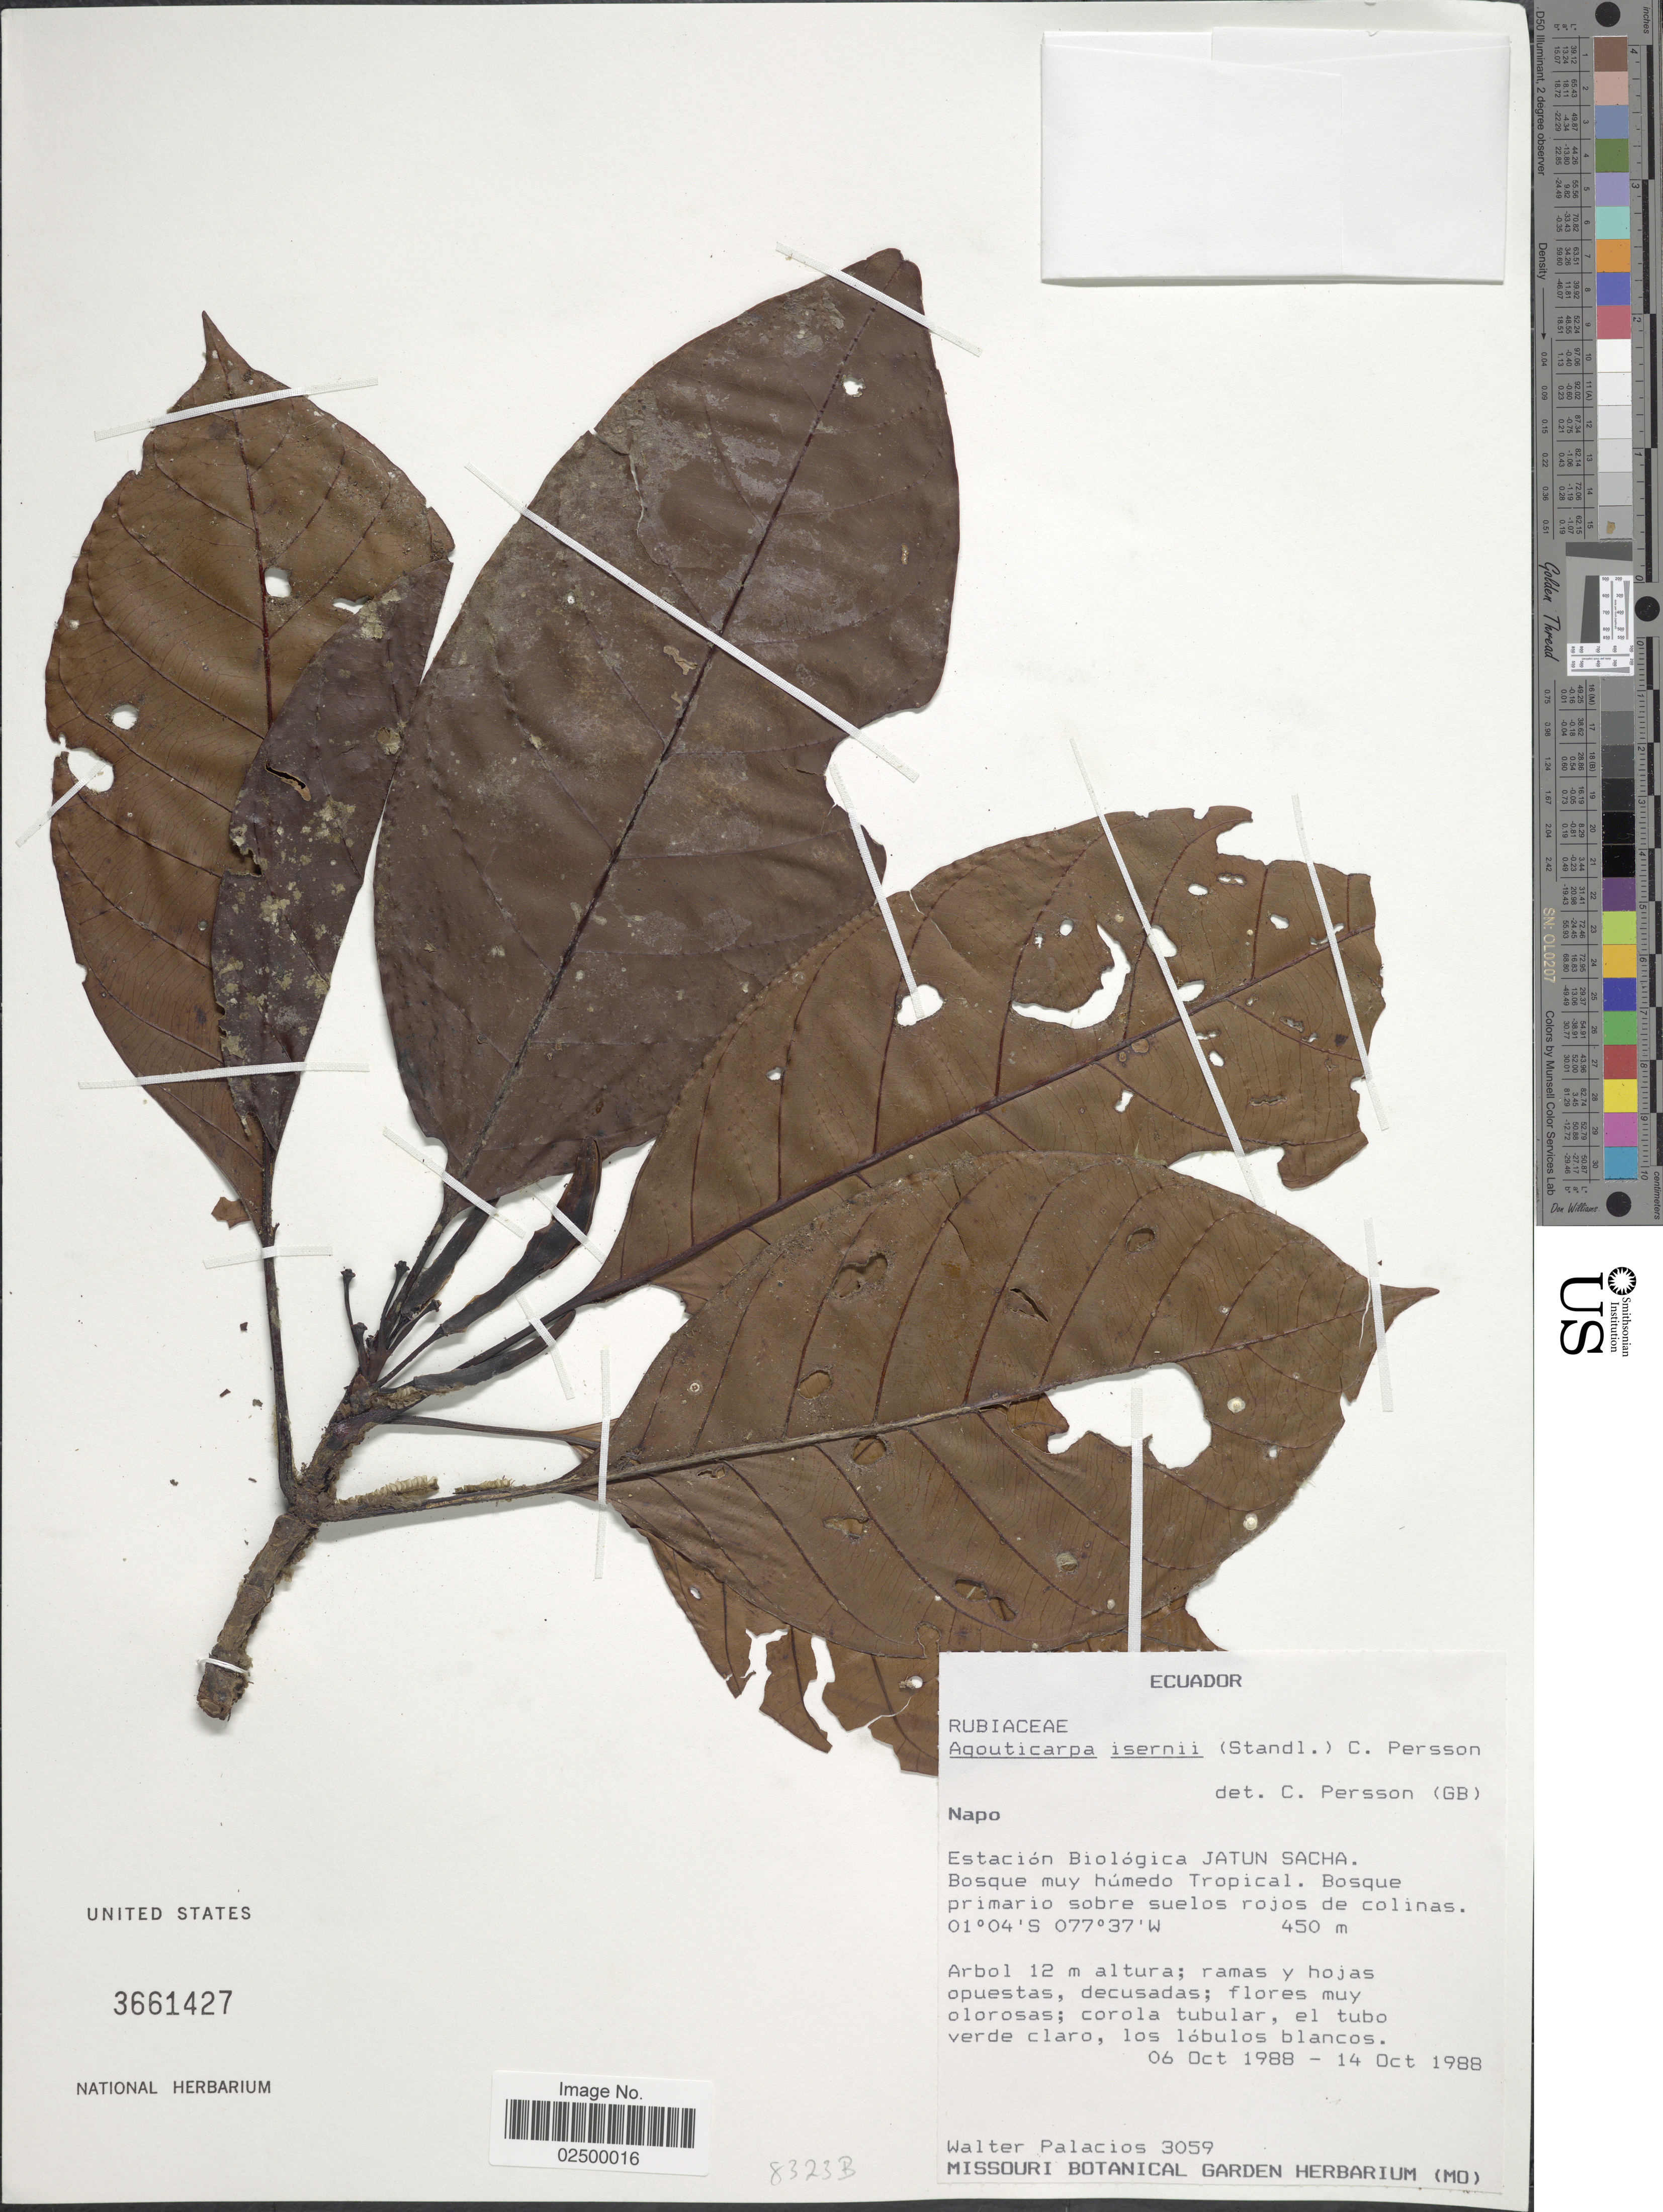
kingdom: Plantae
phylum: Tracheophyta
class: Magnoliopsida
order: Gentianales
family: Rubiaceae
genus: Agouticarpa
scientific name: Agouticarpa isernii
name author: (Standl.) C.H. Perss.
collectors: W. Palacios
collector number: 3059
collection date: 1988-10-06/1988-10-14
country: Ecuador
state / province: Napo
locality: Estacion Biologica Jatun Sacha, Bosque muy humedo Tropical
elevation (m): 450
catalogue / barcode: US 3661427